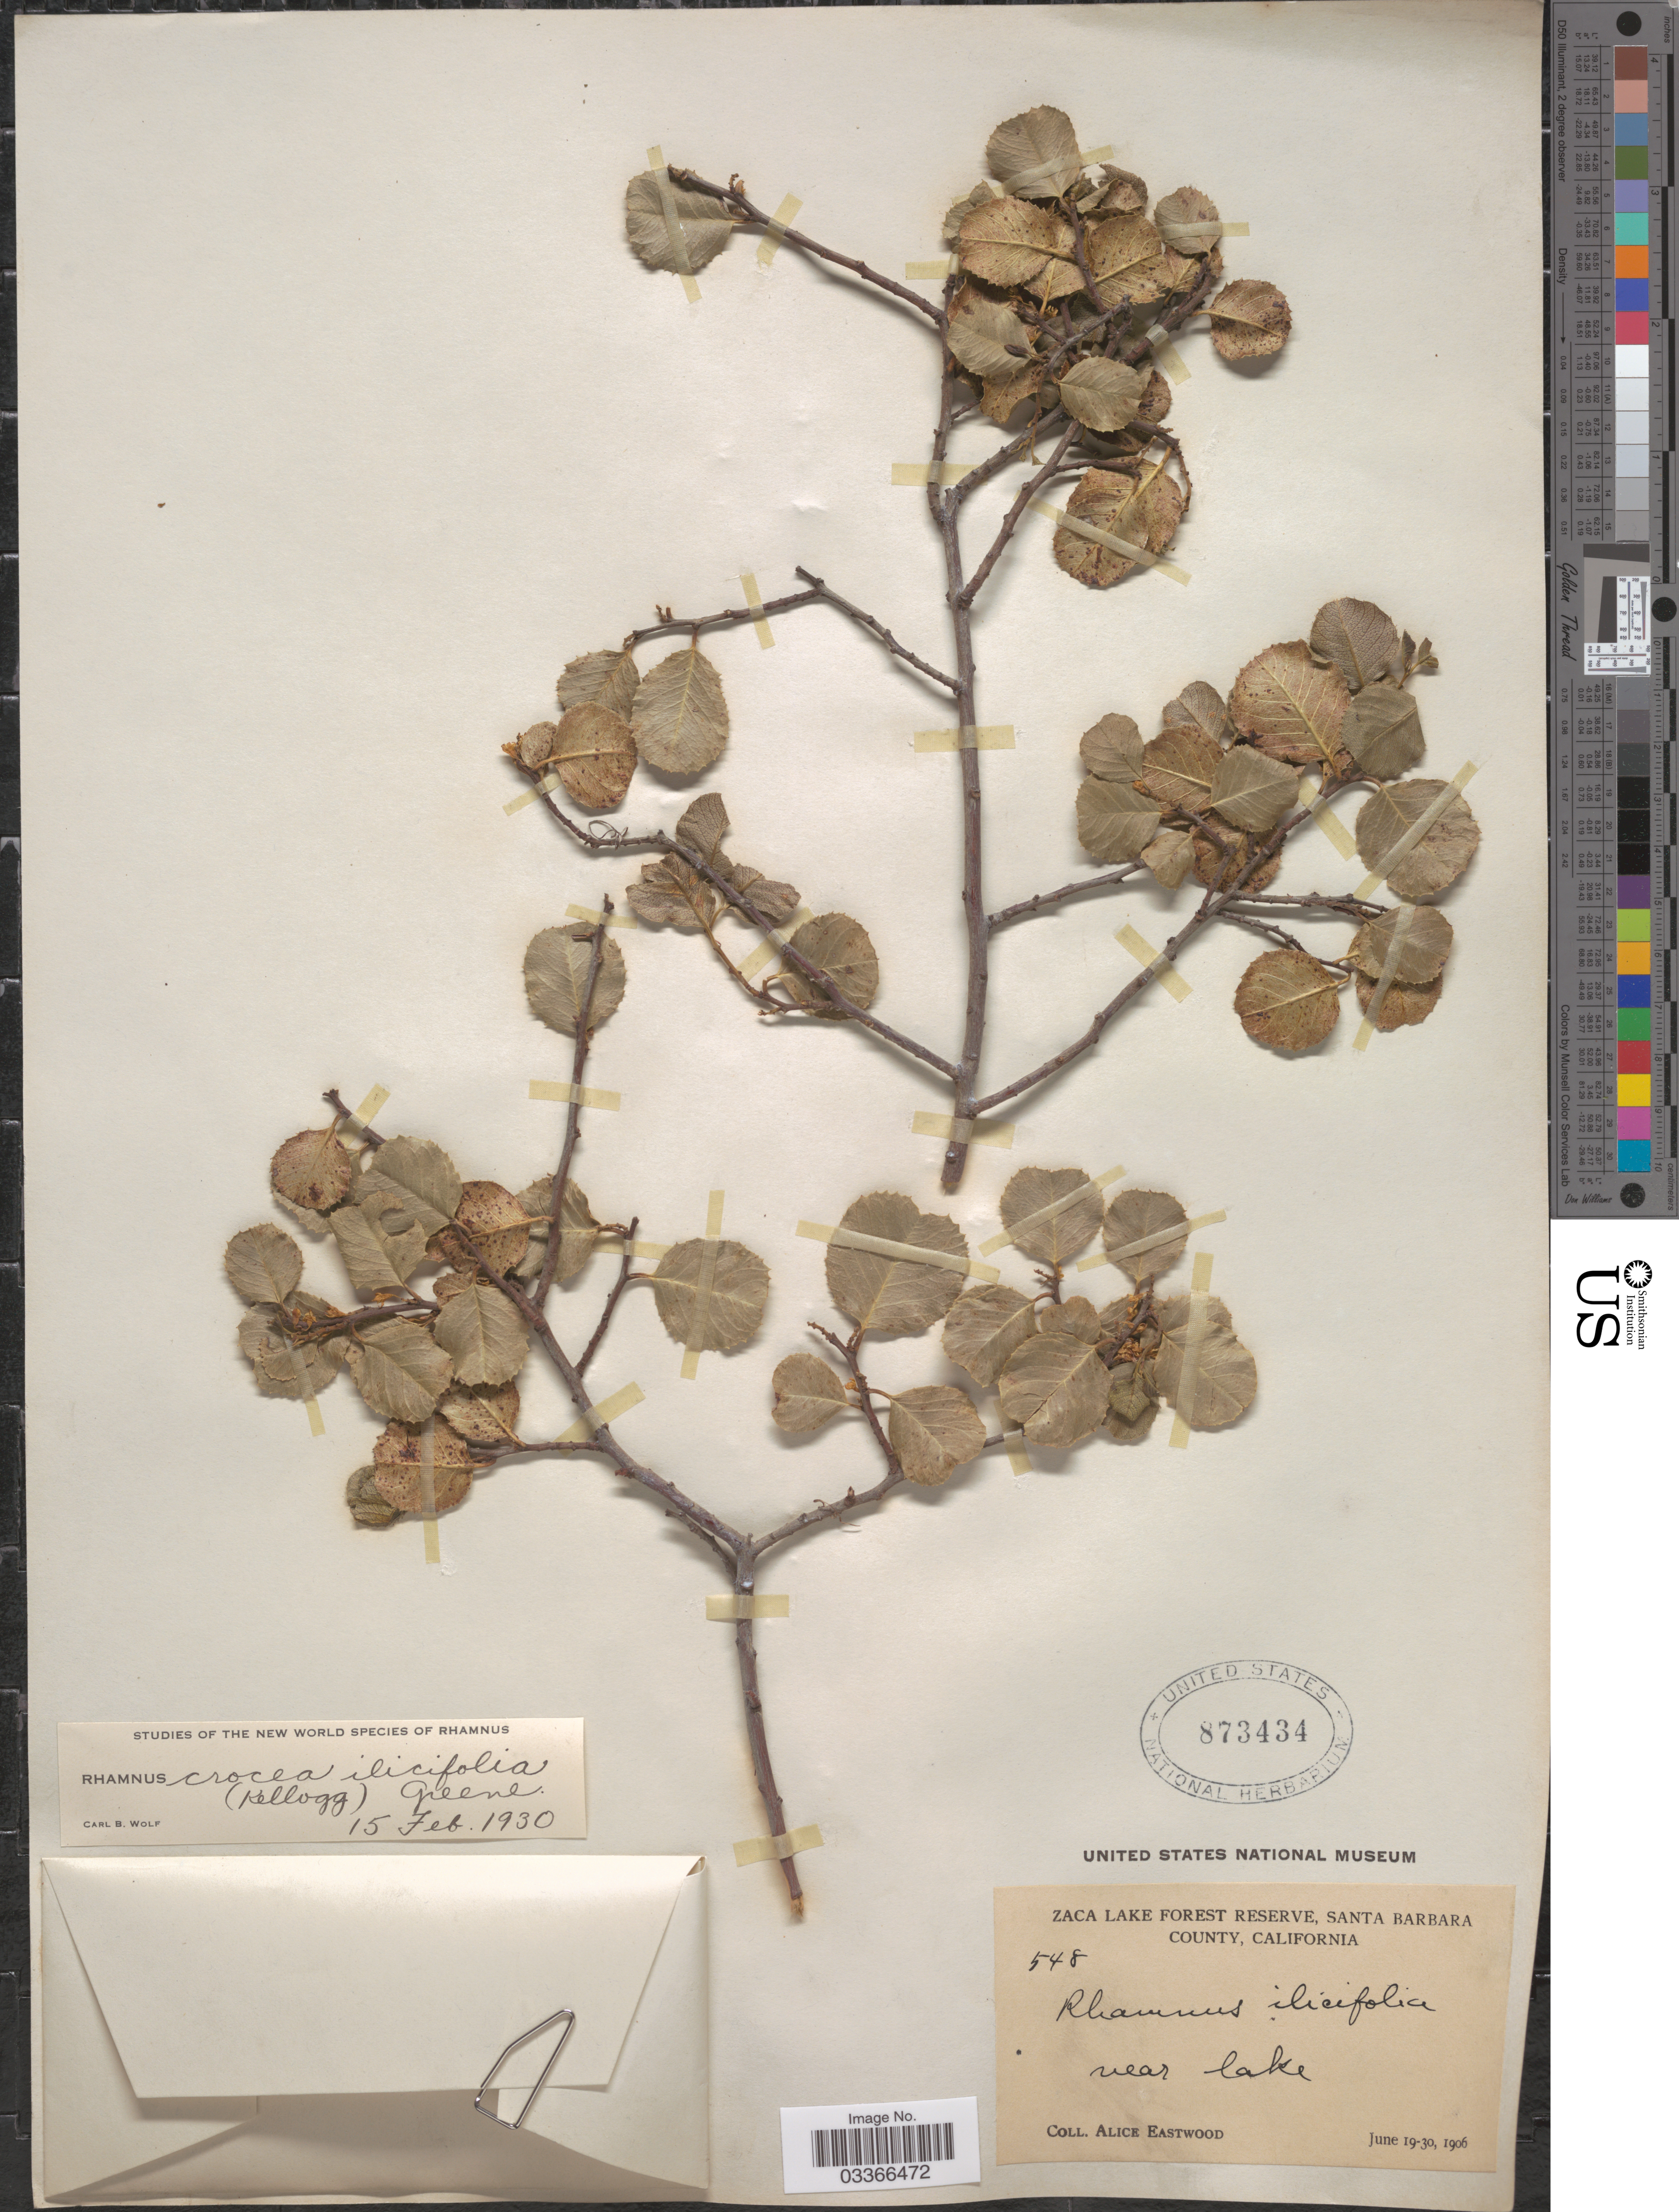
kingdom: Plantae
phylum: Tracheophyta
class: Magnoliopsida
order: Rosales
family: Rhamnaceae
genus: Rhamnus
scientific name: Rhamnus crocea var. ilicifolia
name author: (Kellogg) Greene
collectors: A. Eastwood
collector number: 548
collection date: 1906-06-19/1906-06-30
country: United States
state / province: California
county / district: Santa Barbara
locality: Zaca Lake Forest Reserve, Santa Barbara County. Near lake.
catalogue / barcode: US 873434